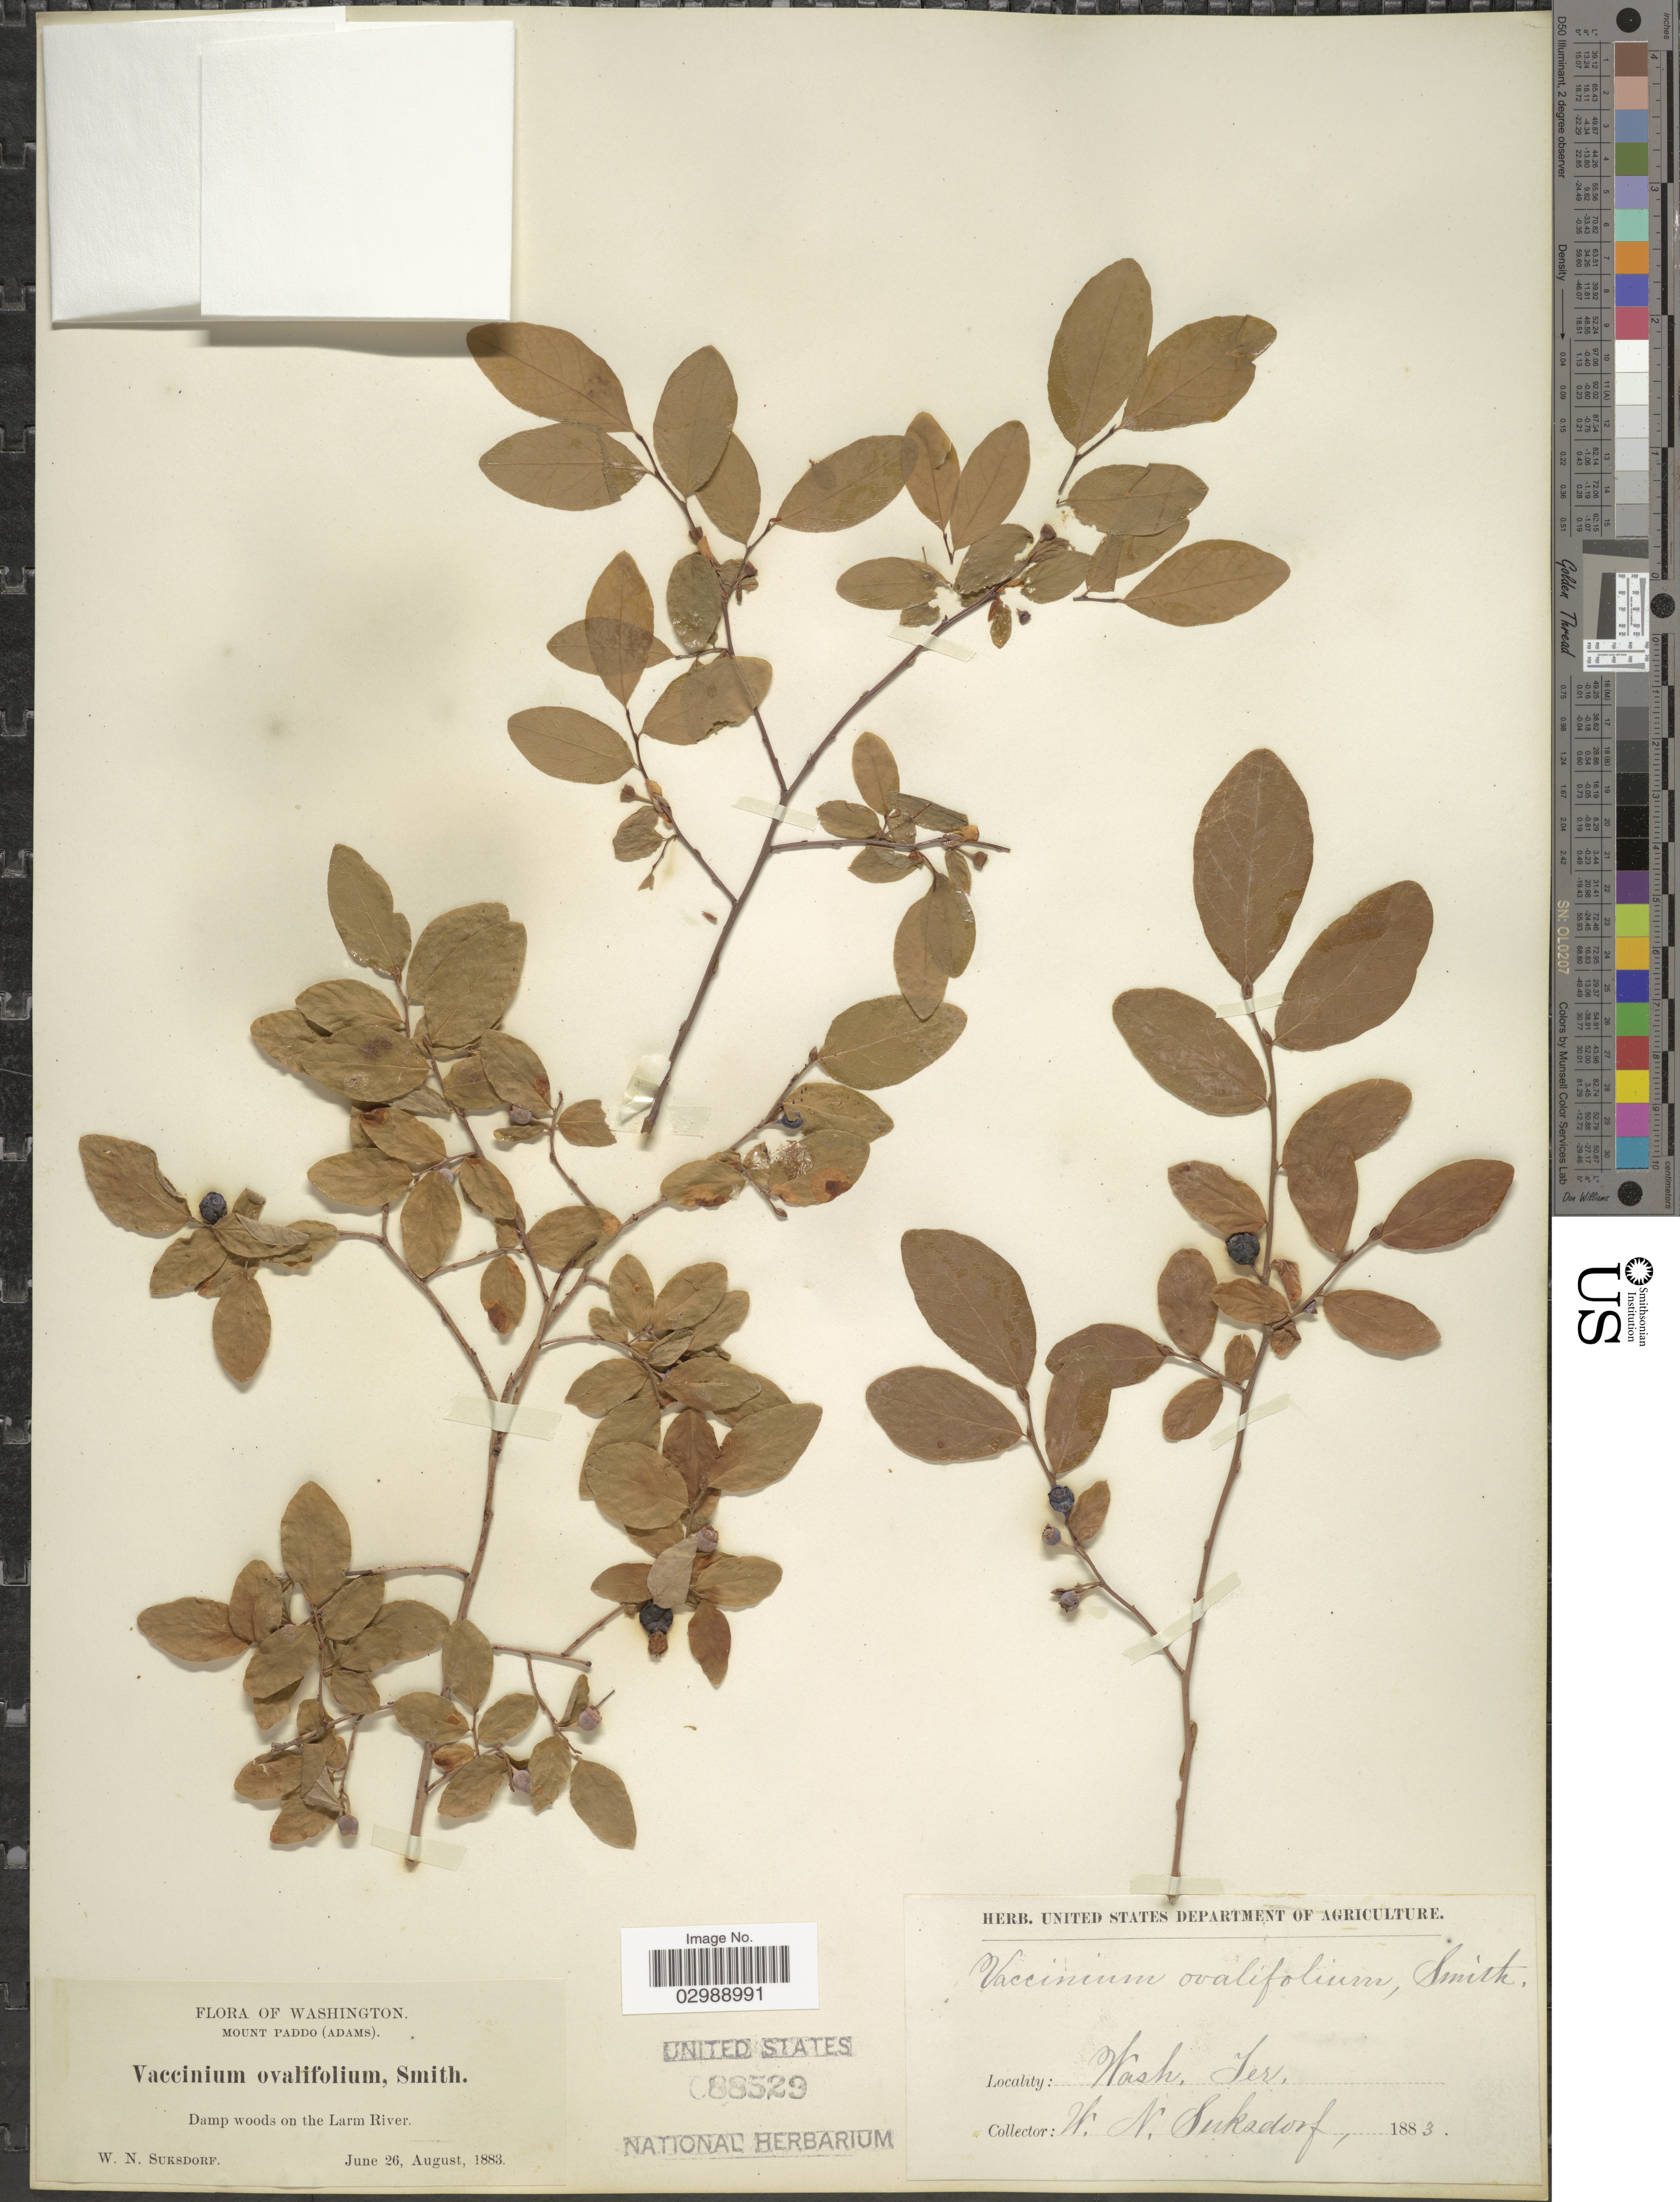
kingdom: Plantae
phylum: Tracheophyta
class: Magnoliopsida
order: Ericales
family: Ericaceae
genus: Vaccinium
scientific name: Vaccinium ovalifolium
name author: Sm.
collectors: W. N. Suksdorf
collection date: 1883-06-26/1883-08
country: United States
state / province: Washington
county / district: Skamania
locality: Mount Paddo (Adams). On the Larm River. Wash Ter.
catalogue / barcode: US 88529